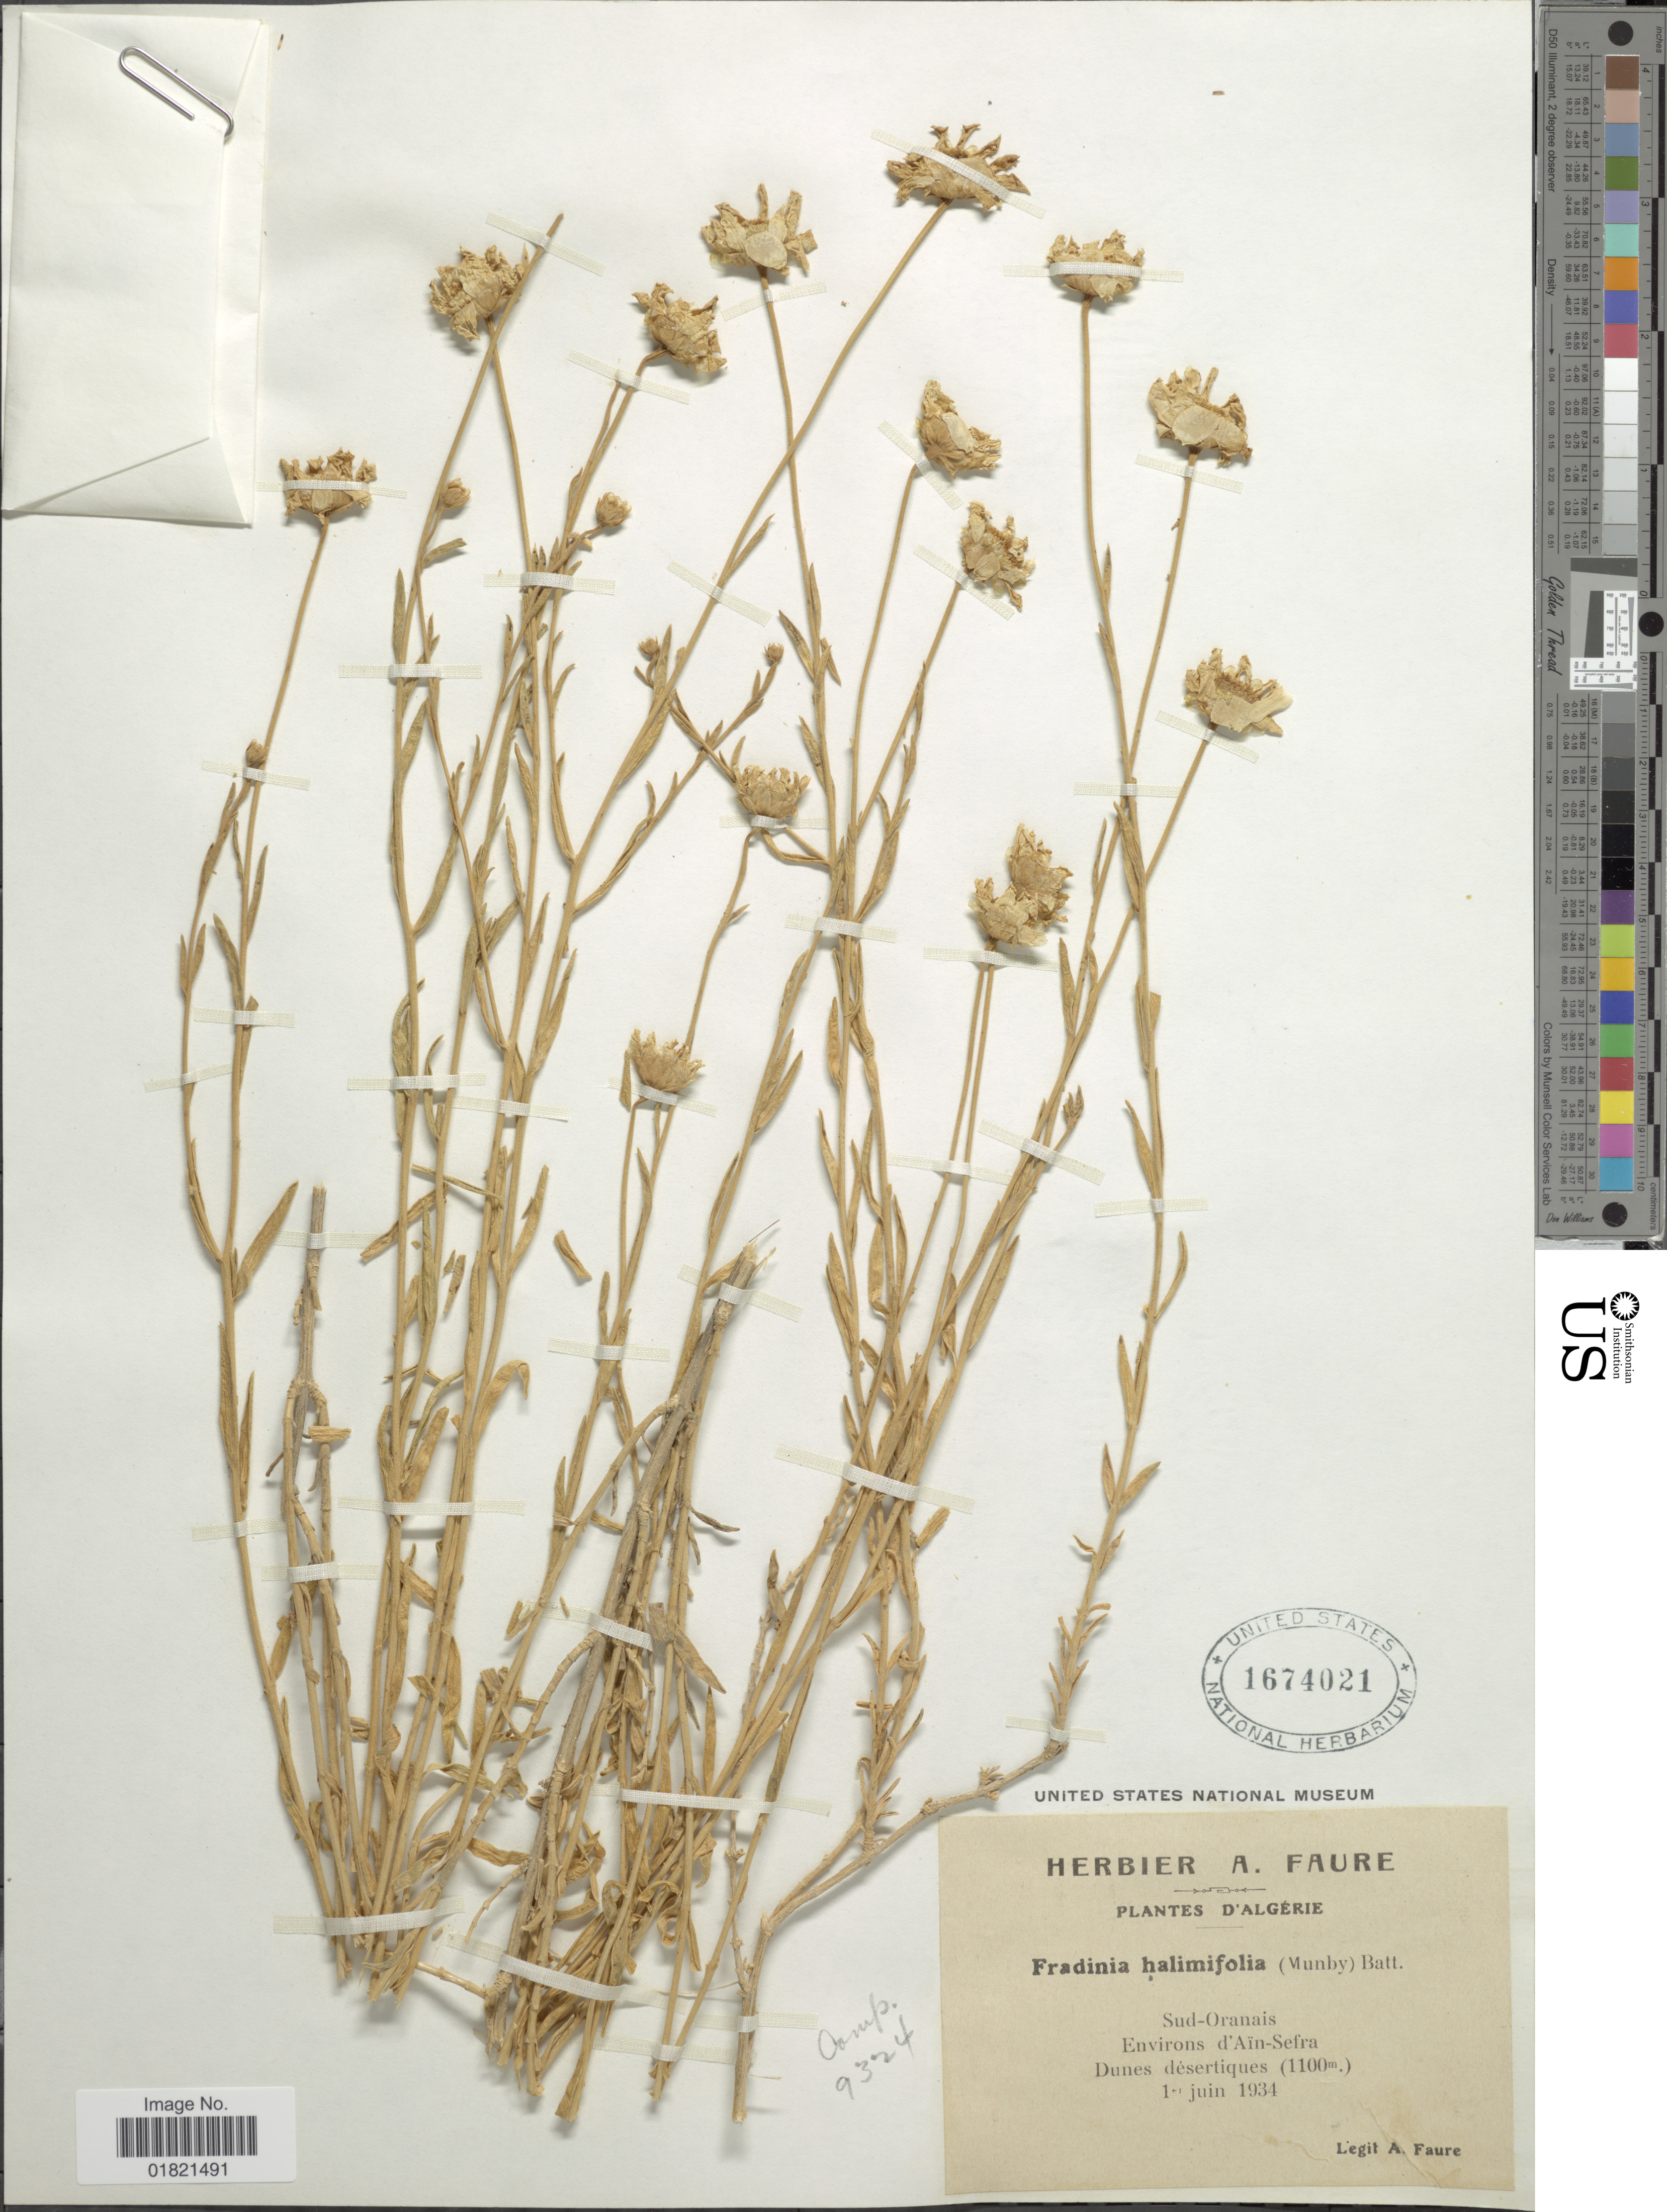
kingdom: Plantae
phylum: Tracheophyta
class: Magnoliopsida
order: Asterales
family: Asteraceae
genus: Mecomischus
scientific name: Mecomischus halimifolius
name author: (Munby) Hochr.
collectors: A. Faure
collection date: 1934-06-01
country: Algeria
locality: D' Algerie, Sud-Oranais, Environs d' Ain-Sefra, Dunes desertiques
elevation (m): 1100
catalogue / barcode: US 1674021